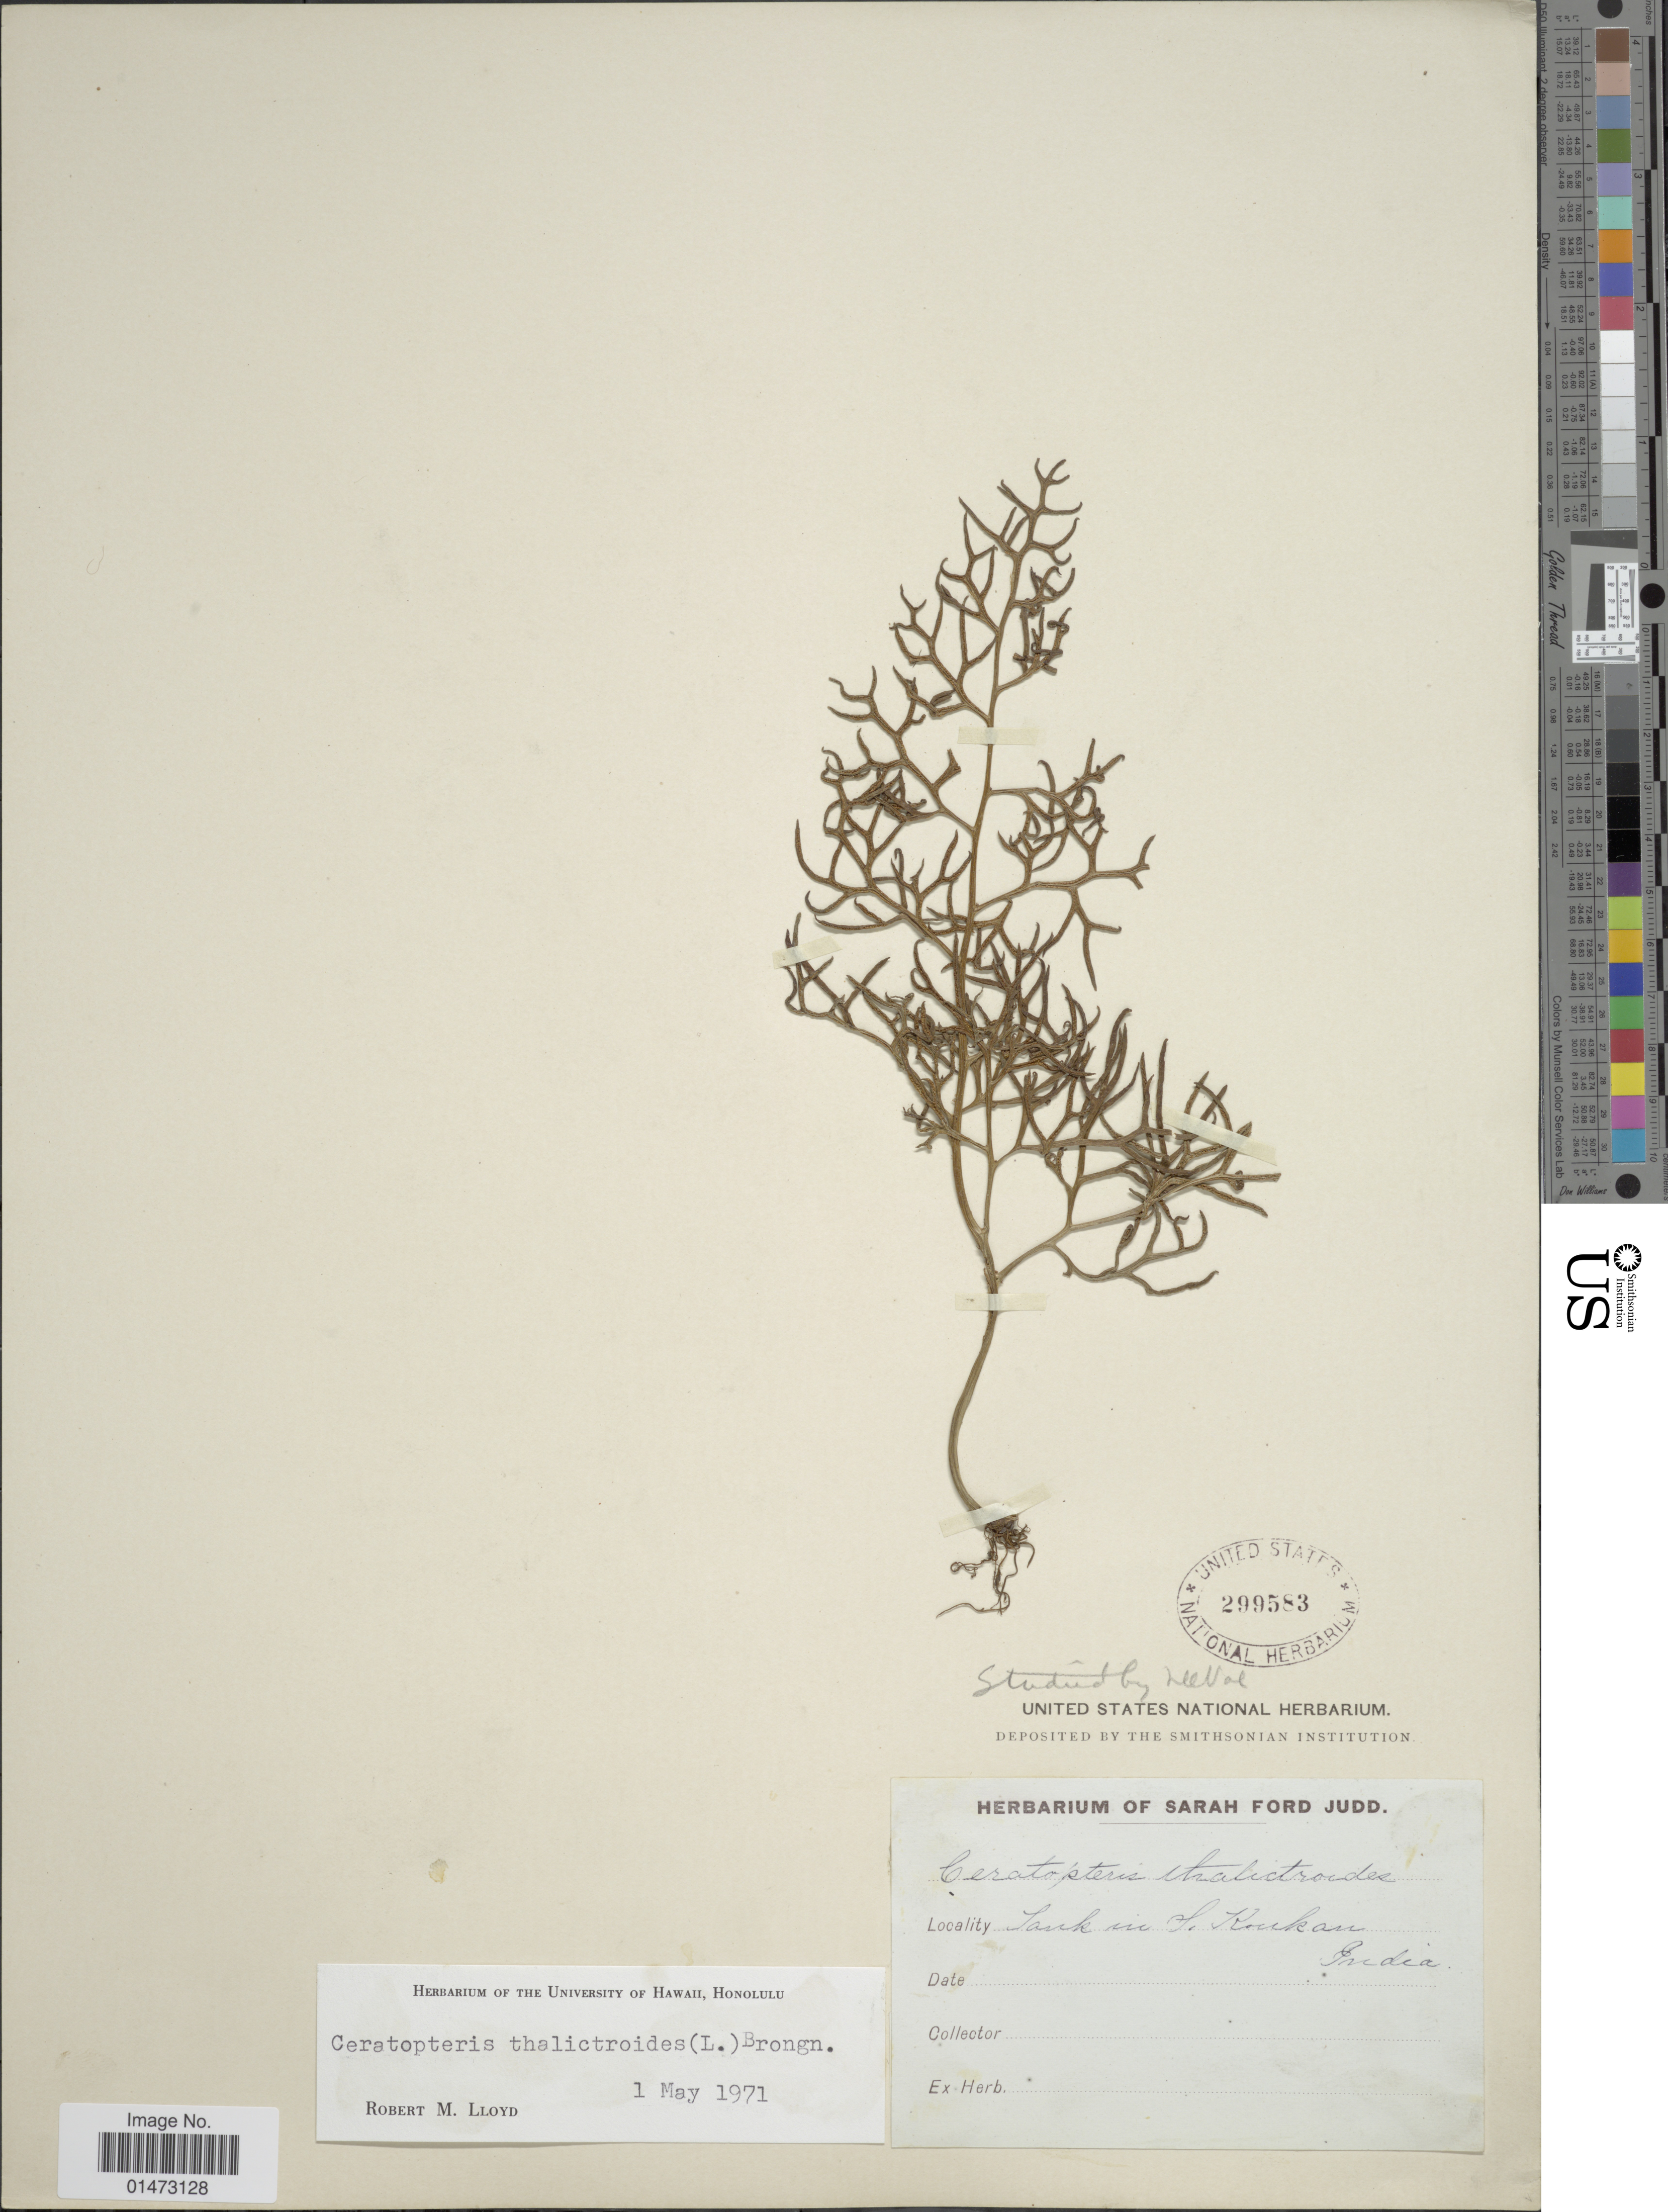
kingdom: Plantae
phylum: Tracheophyta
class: Polypodiopsida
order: Polypodiales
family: Pteridaceae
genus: Ceratopteris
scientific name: Ceratopteris thalictroides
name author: (L.) Brongn.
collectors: ex herb. Sarah Ford Judd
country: India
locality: Tank in S. Konkan. [interpreted]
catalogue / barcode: US 299583